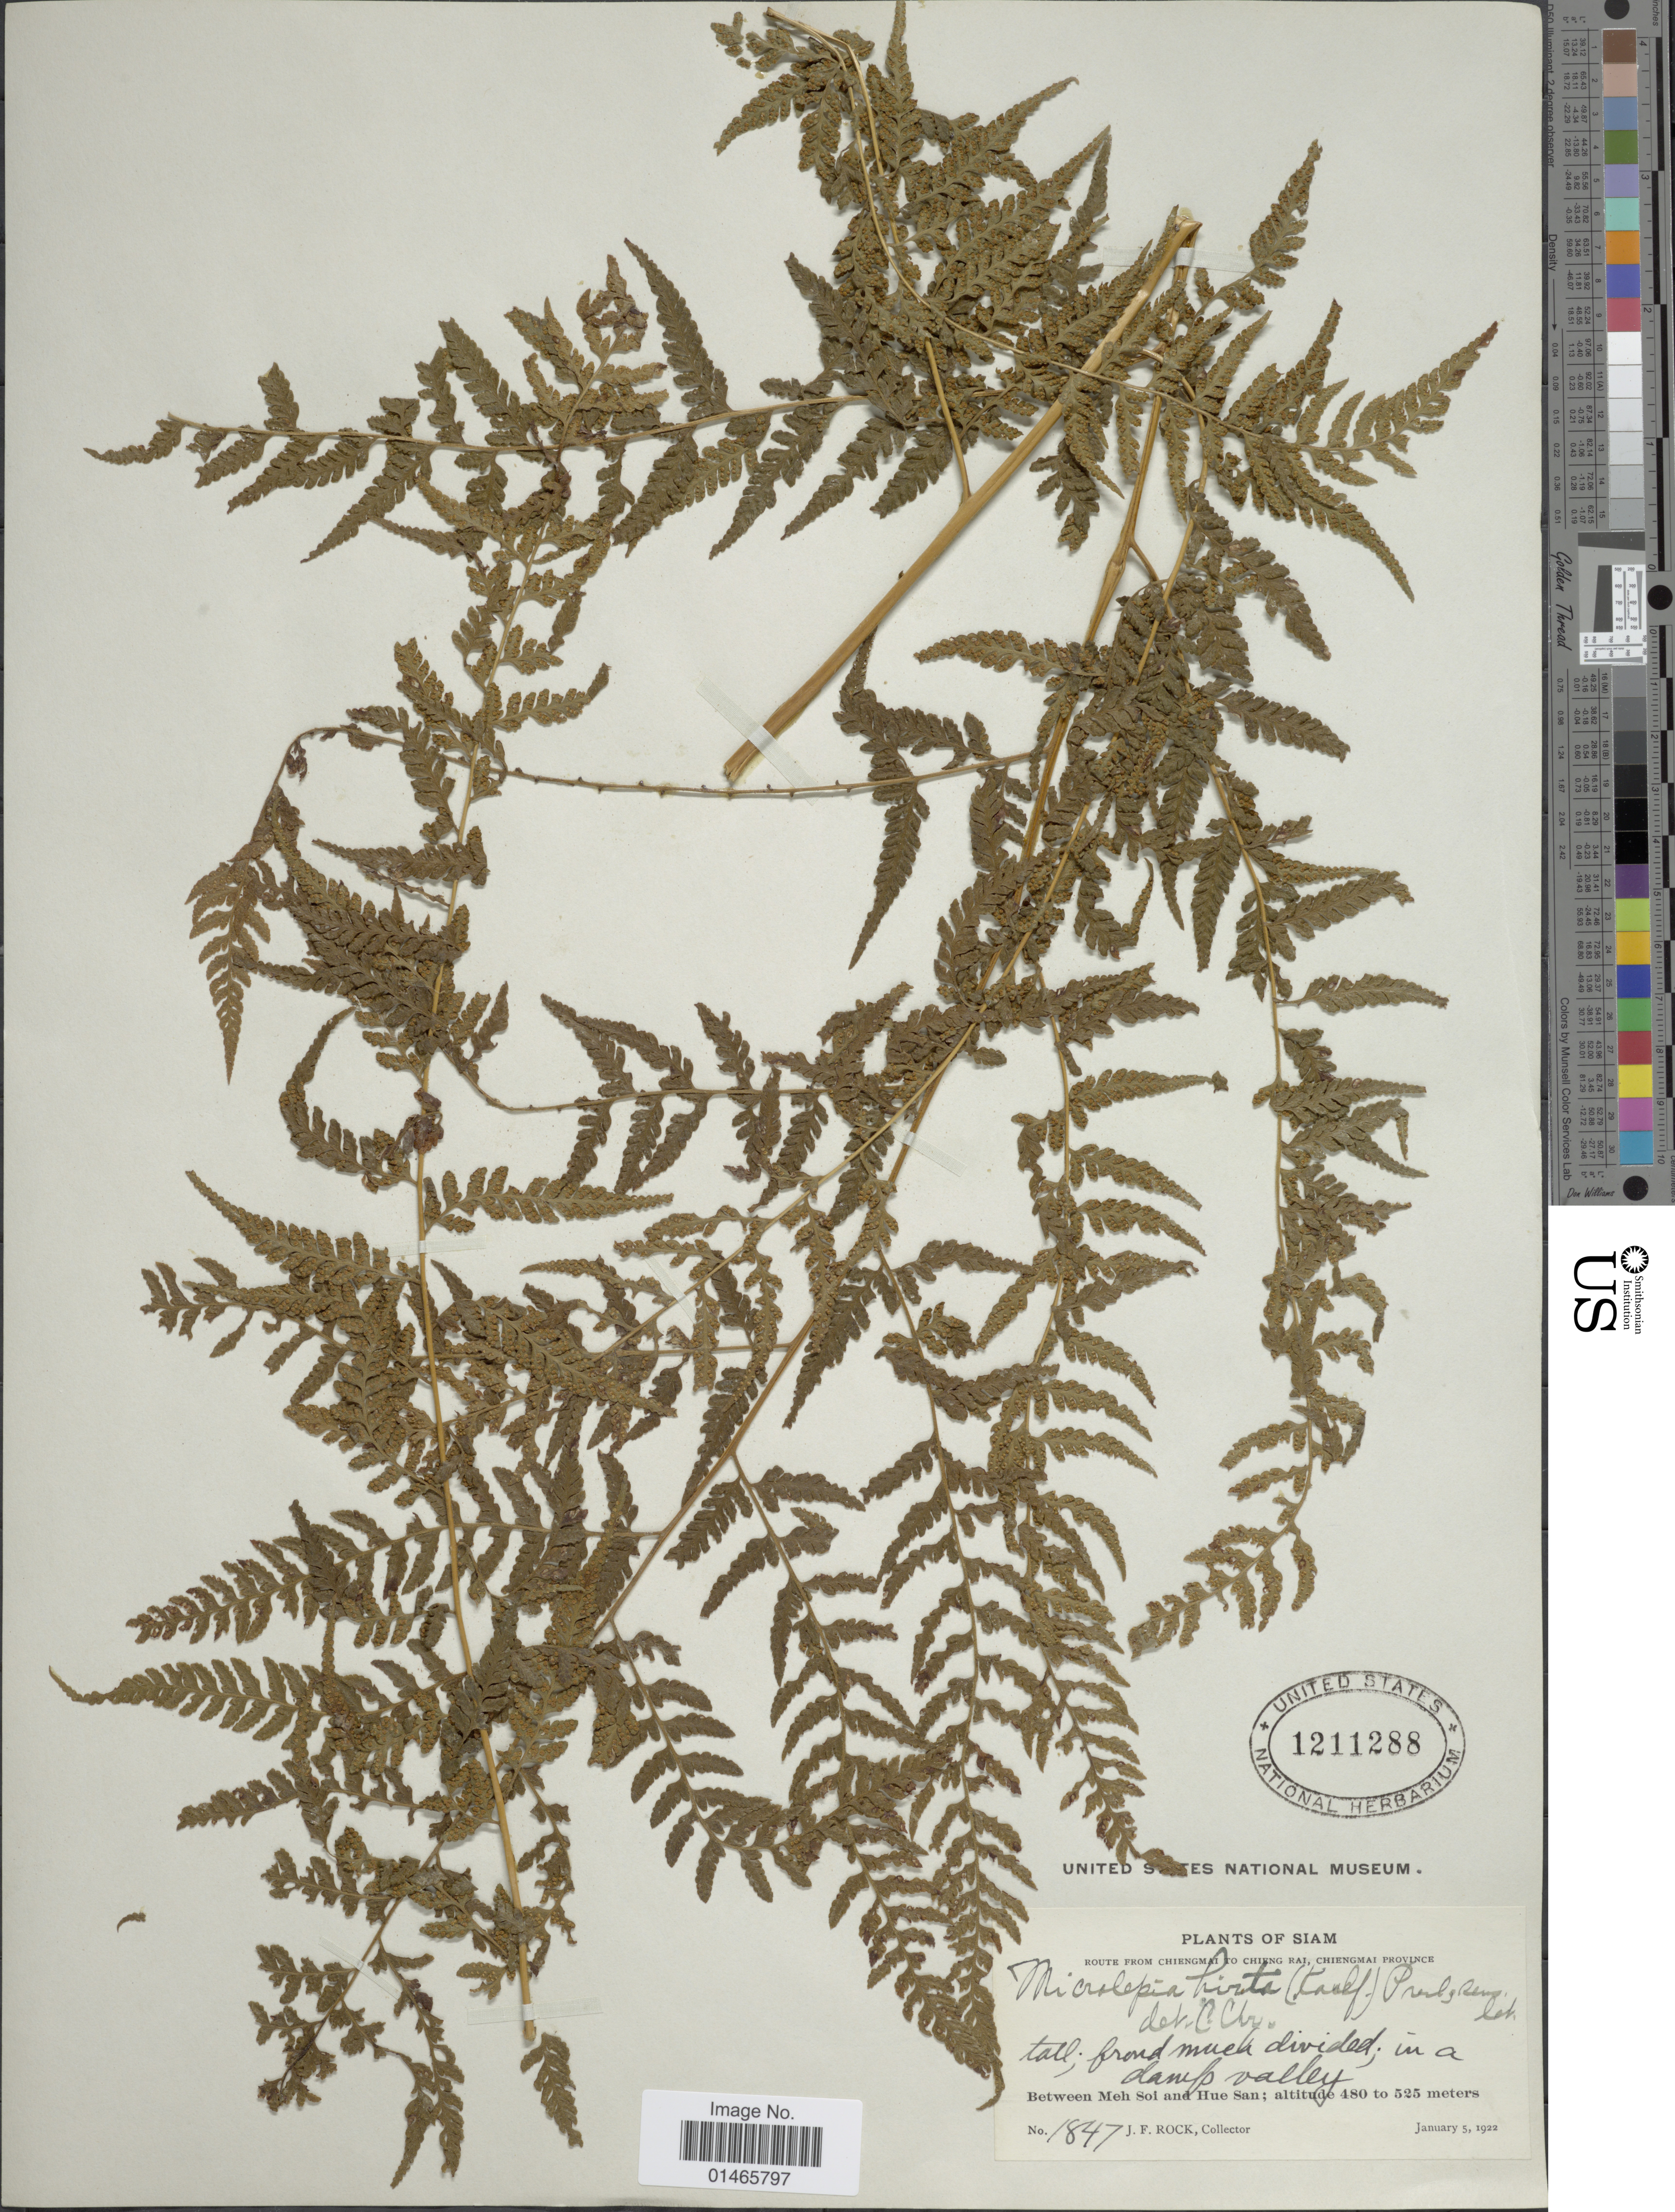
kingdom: Plantae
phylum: Tracheophyta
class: Polypodiopsida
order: Polypodiales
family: Dennstaedtiaceae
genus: Microlepia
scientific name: Microlepia speluncae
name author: (L.) T. Moore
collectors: J. Rock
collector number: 1847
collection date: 1922-01-05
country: Thailand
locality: Siam, Tall, frond Mueh divided: in a damp valley, Between Meh Soi and Hue San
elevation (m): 480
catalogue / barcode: US 1211288